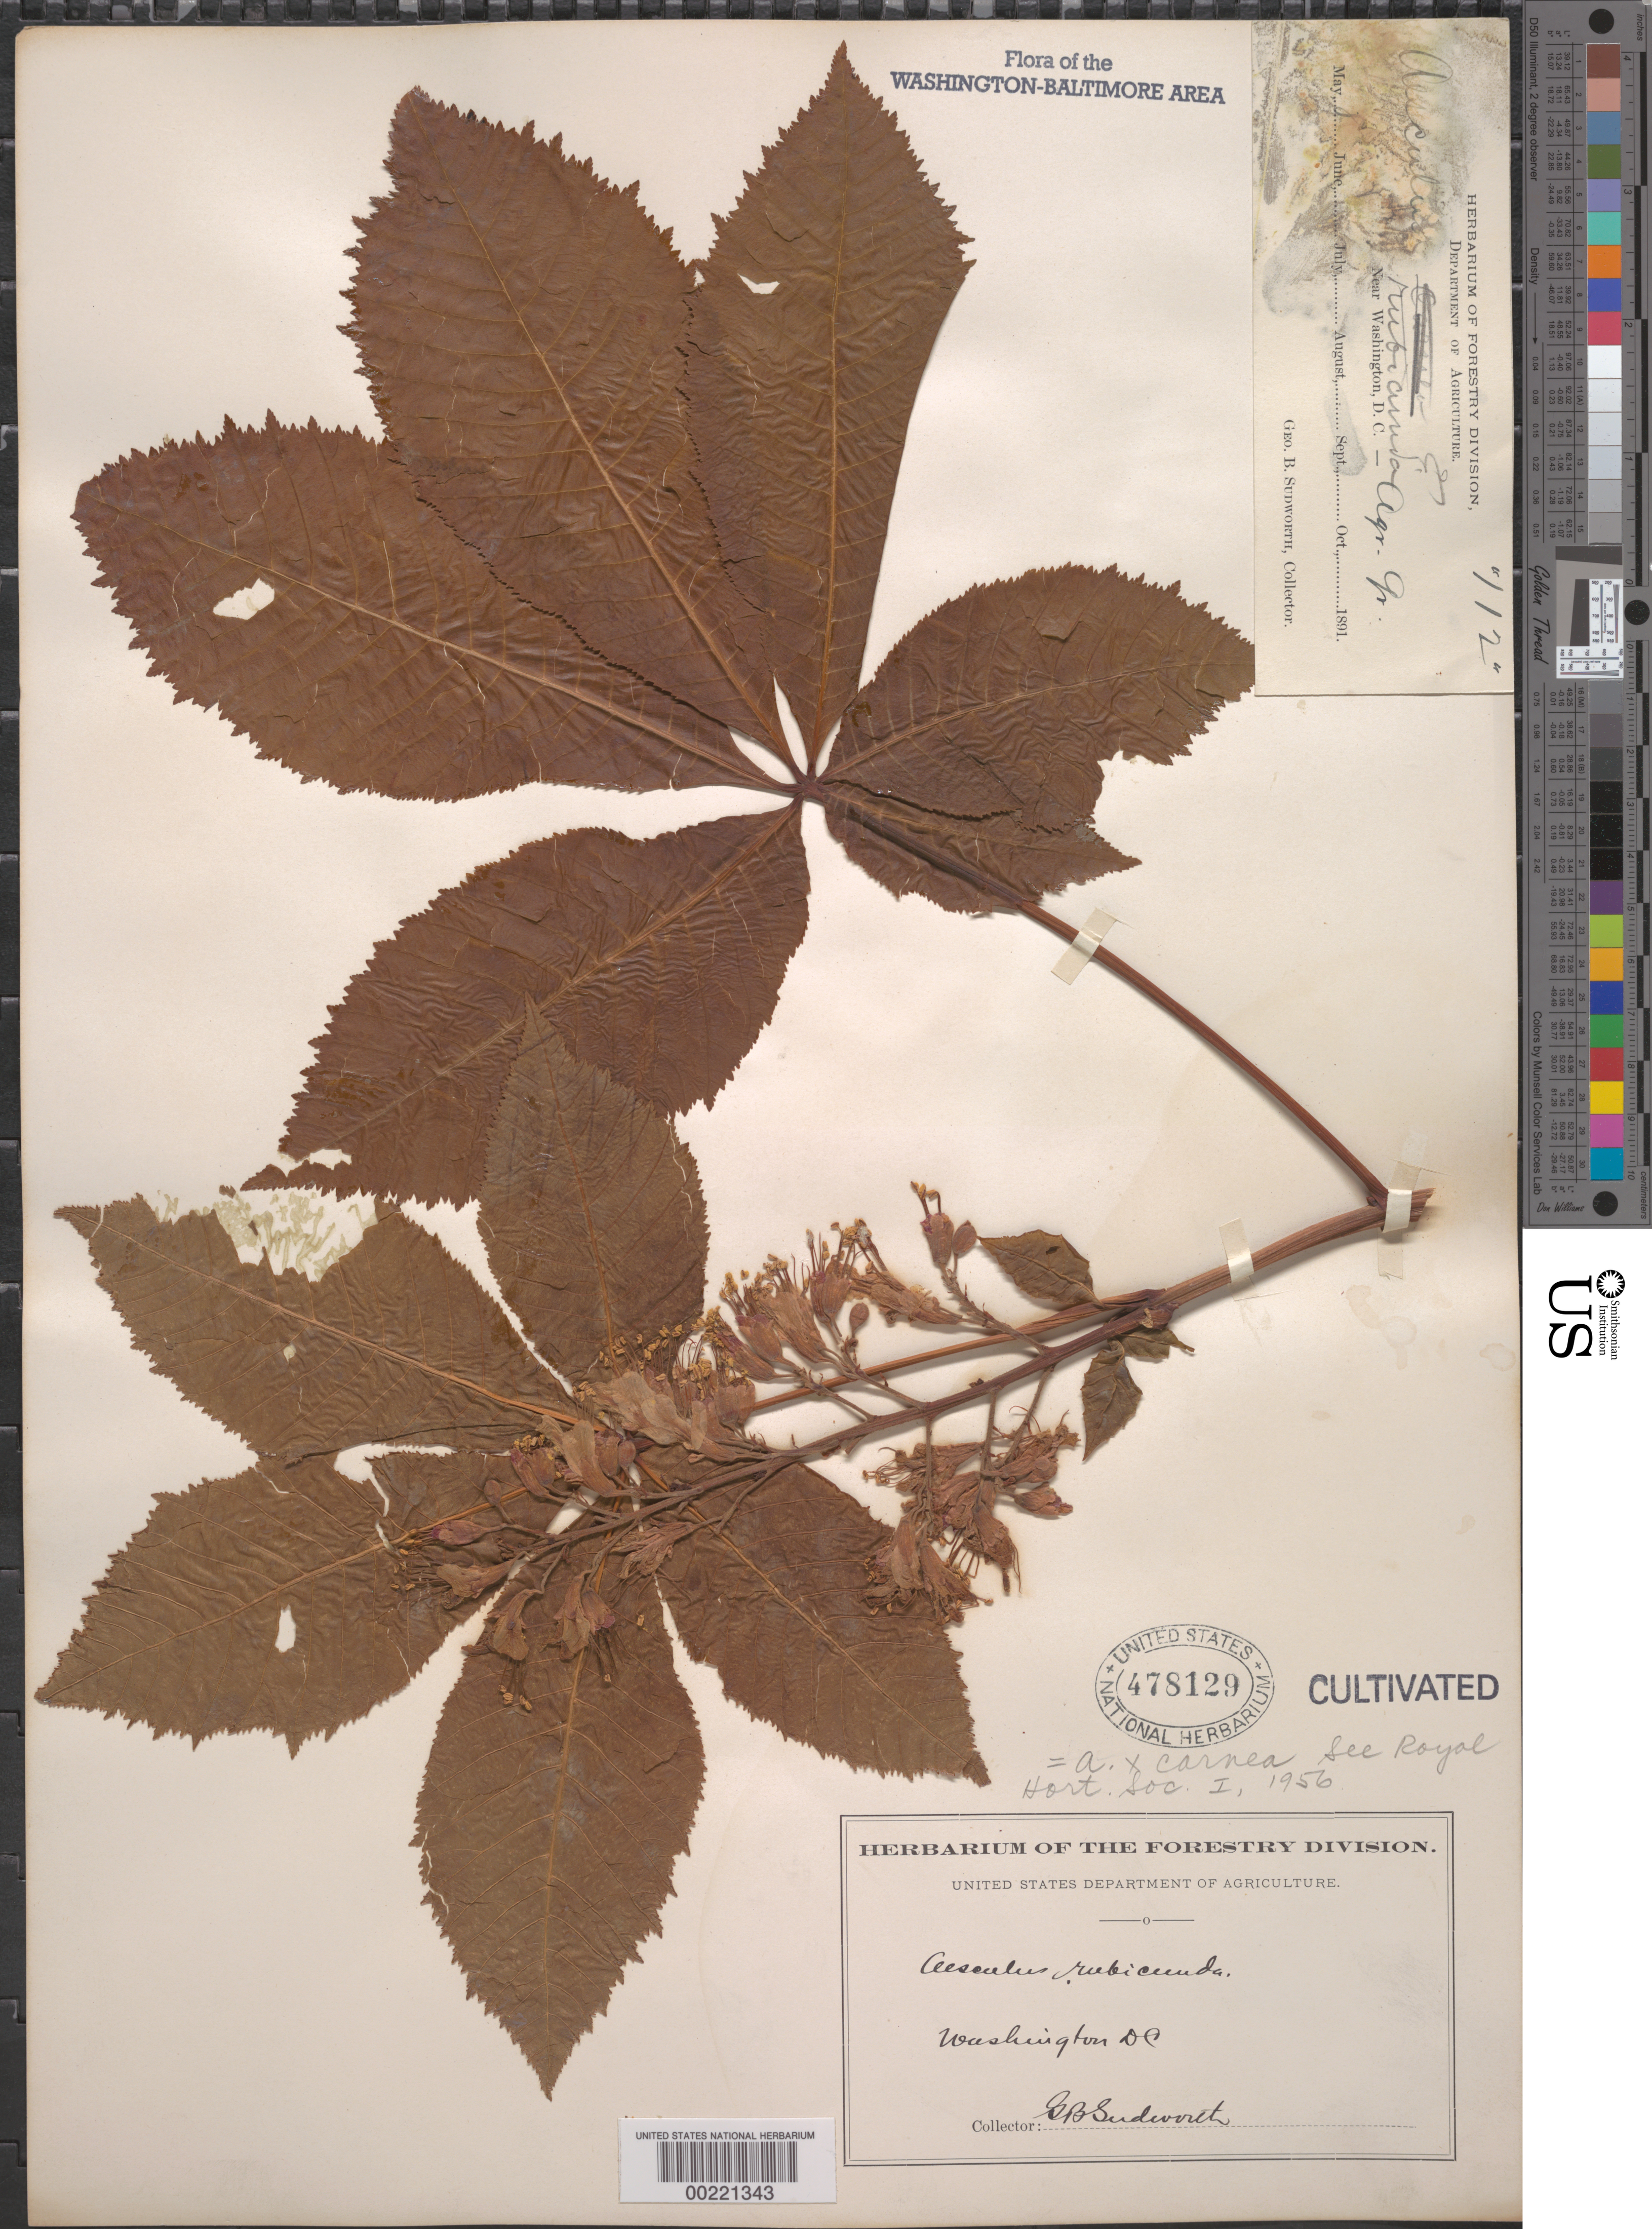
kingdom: Plantae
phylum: Tracheophyta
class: Magnoliopsida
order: Sapindales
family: Sapindaceae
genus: Aesculus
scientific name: Aesculus x carnea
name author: J. Zeyh.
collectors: G. B. Sudworth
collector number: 112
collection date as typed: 08 May 1891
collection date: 1891-05-08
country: United States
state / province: District of Columbia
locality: Department of Agriculture grounds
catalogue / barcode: US 478129